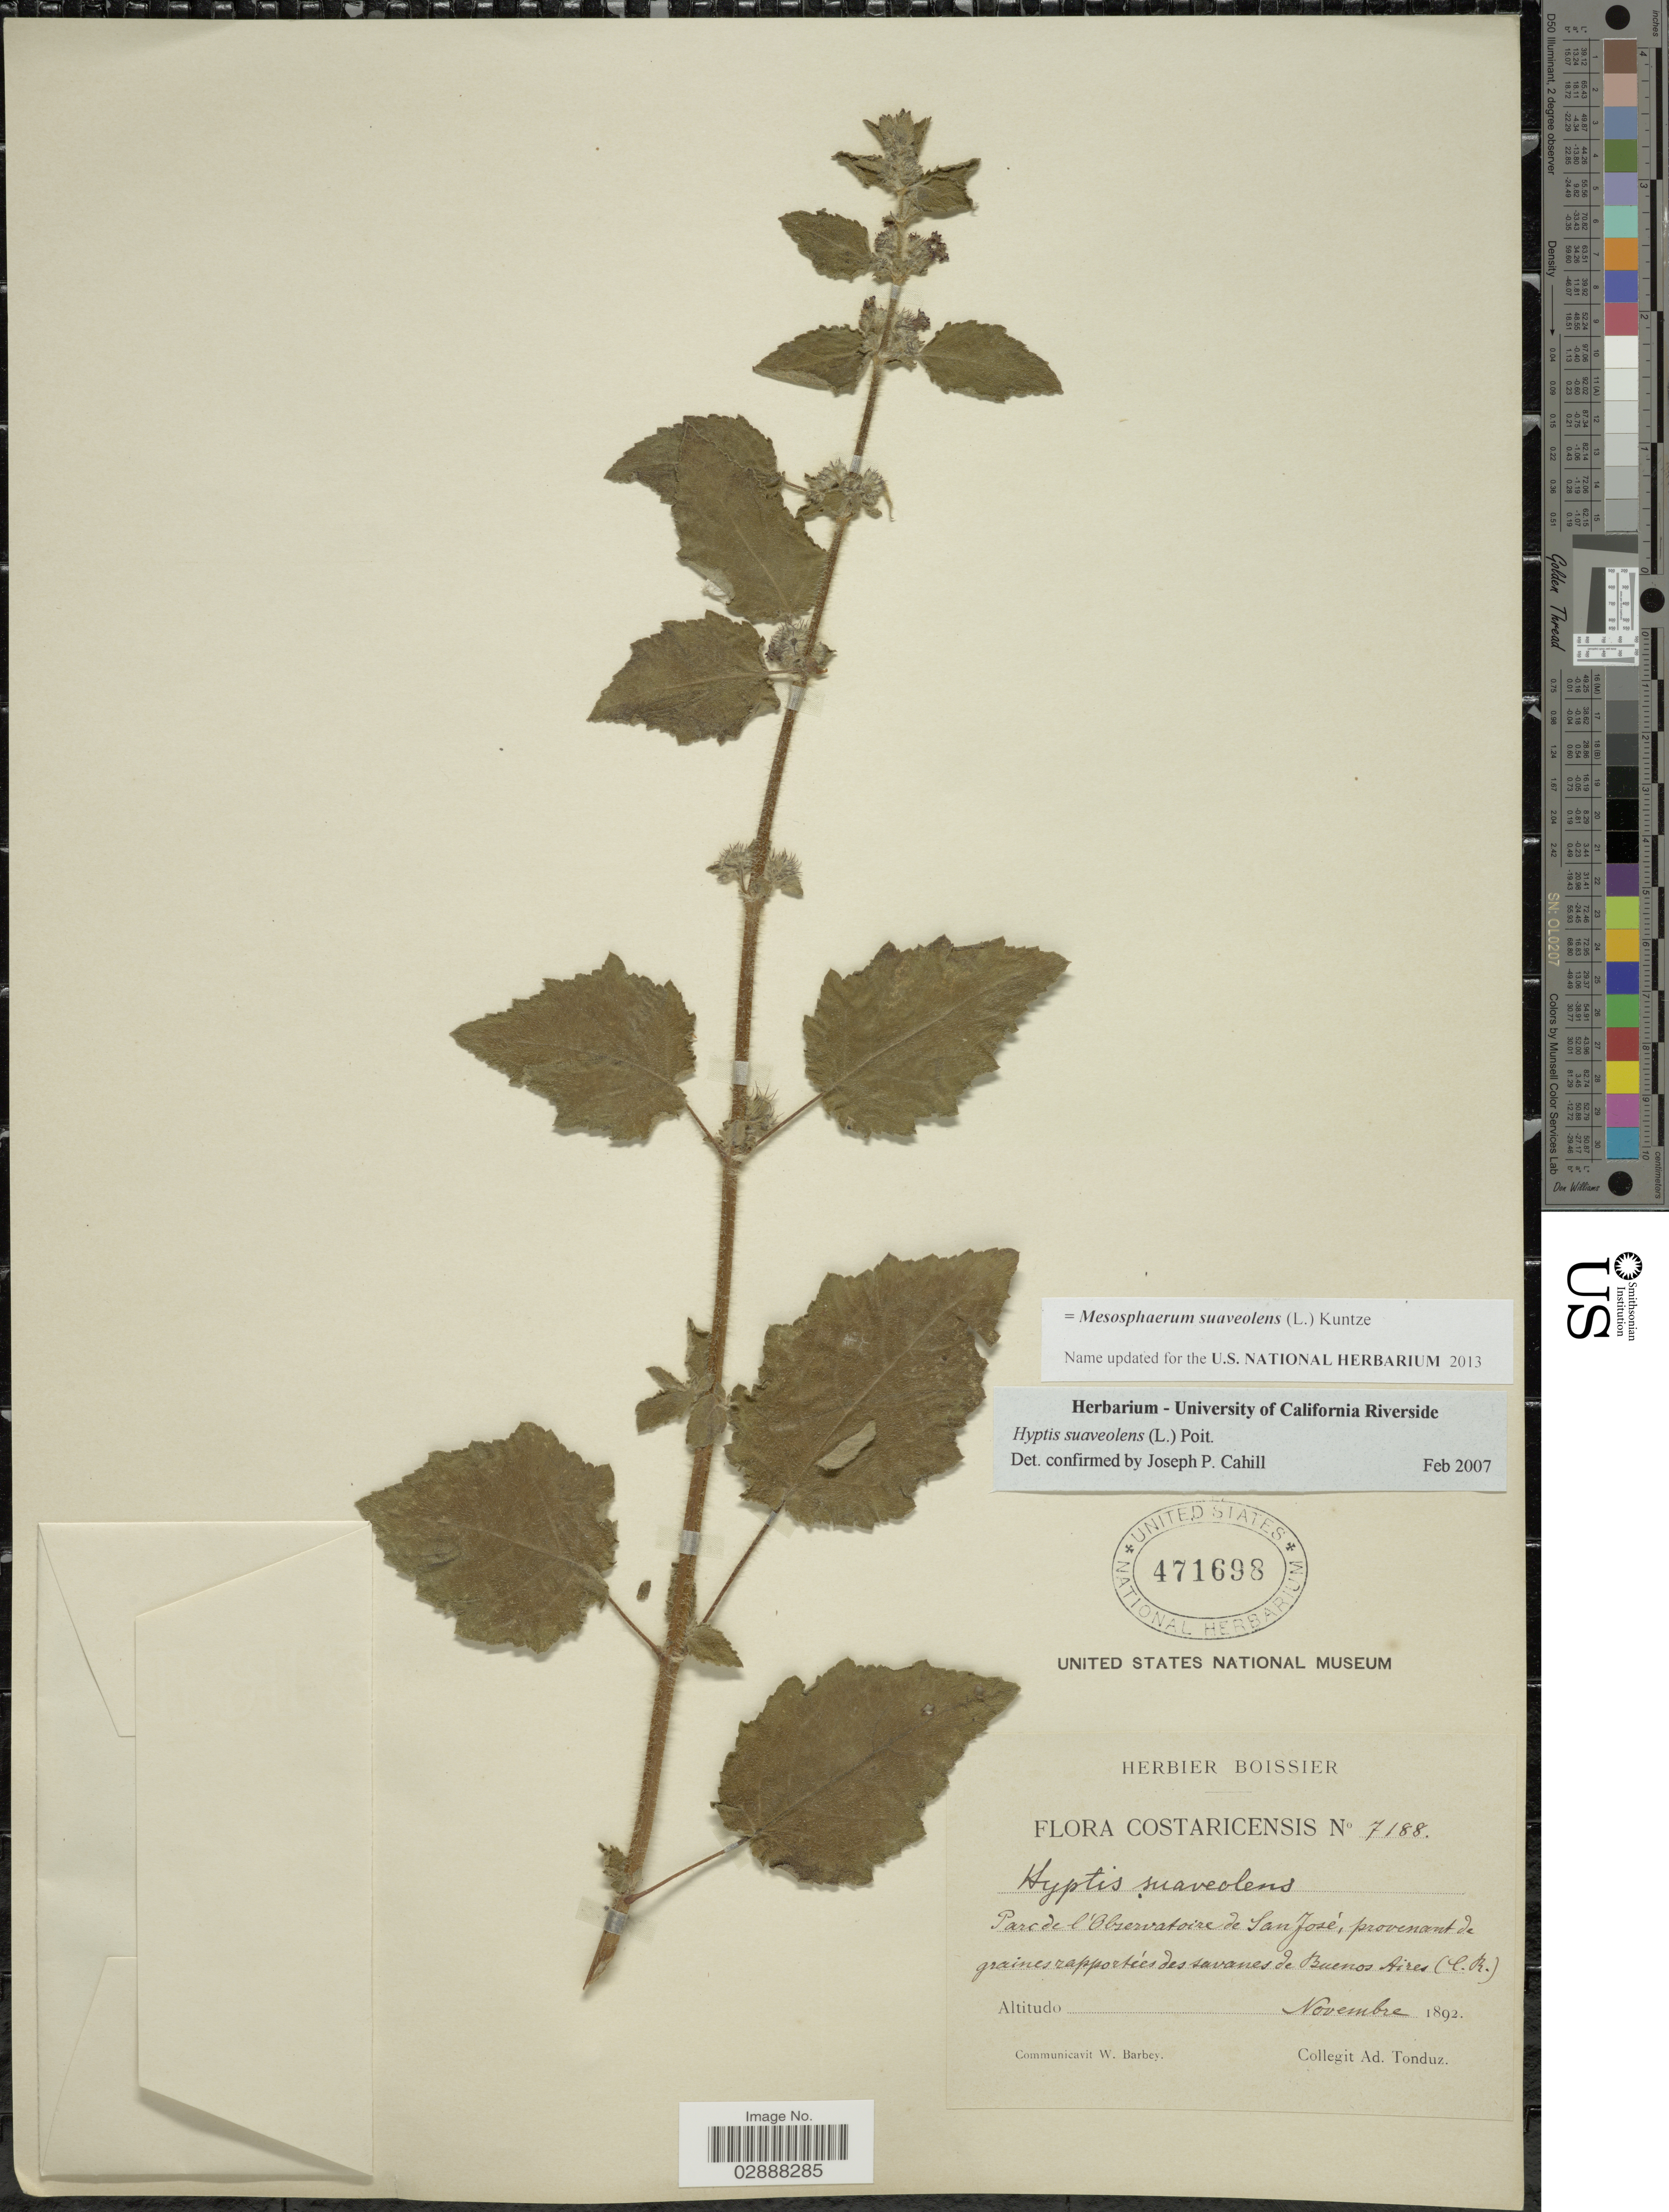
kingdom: Plantae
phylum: Tracheophyta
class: Magnoliopsida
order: Lamiales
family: Lamiaceae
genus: Mesosphaerum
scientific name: Mesosphaerum suaveolens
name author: (L.) Kuntze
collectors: A. Tonduz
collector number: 7188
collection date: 1892-11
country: Costa Rica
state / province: San José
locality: Parc de l'Observatoire de San José, provenant de graines rapportées des savanes de Buenos Aires. (l.R.).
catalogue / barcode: US 471698